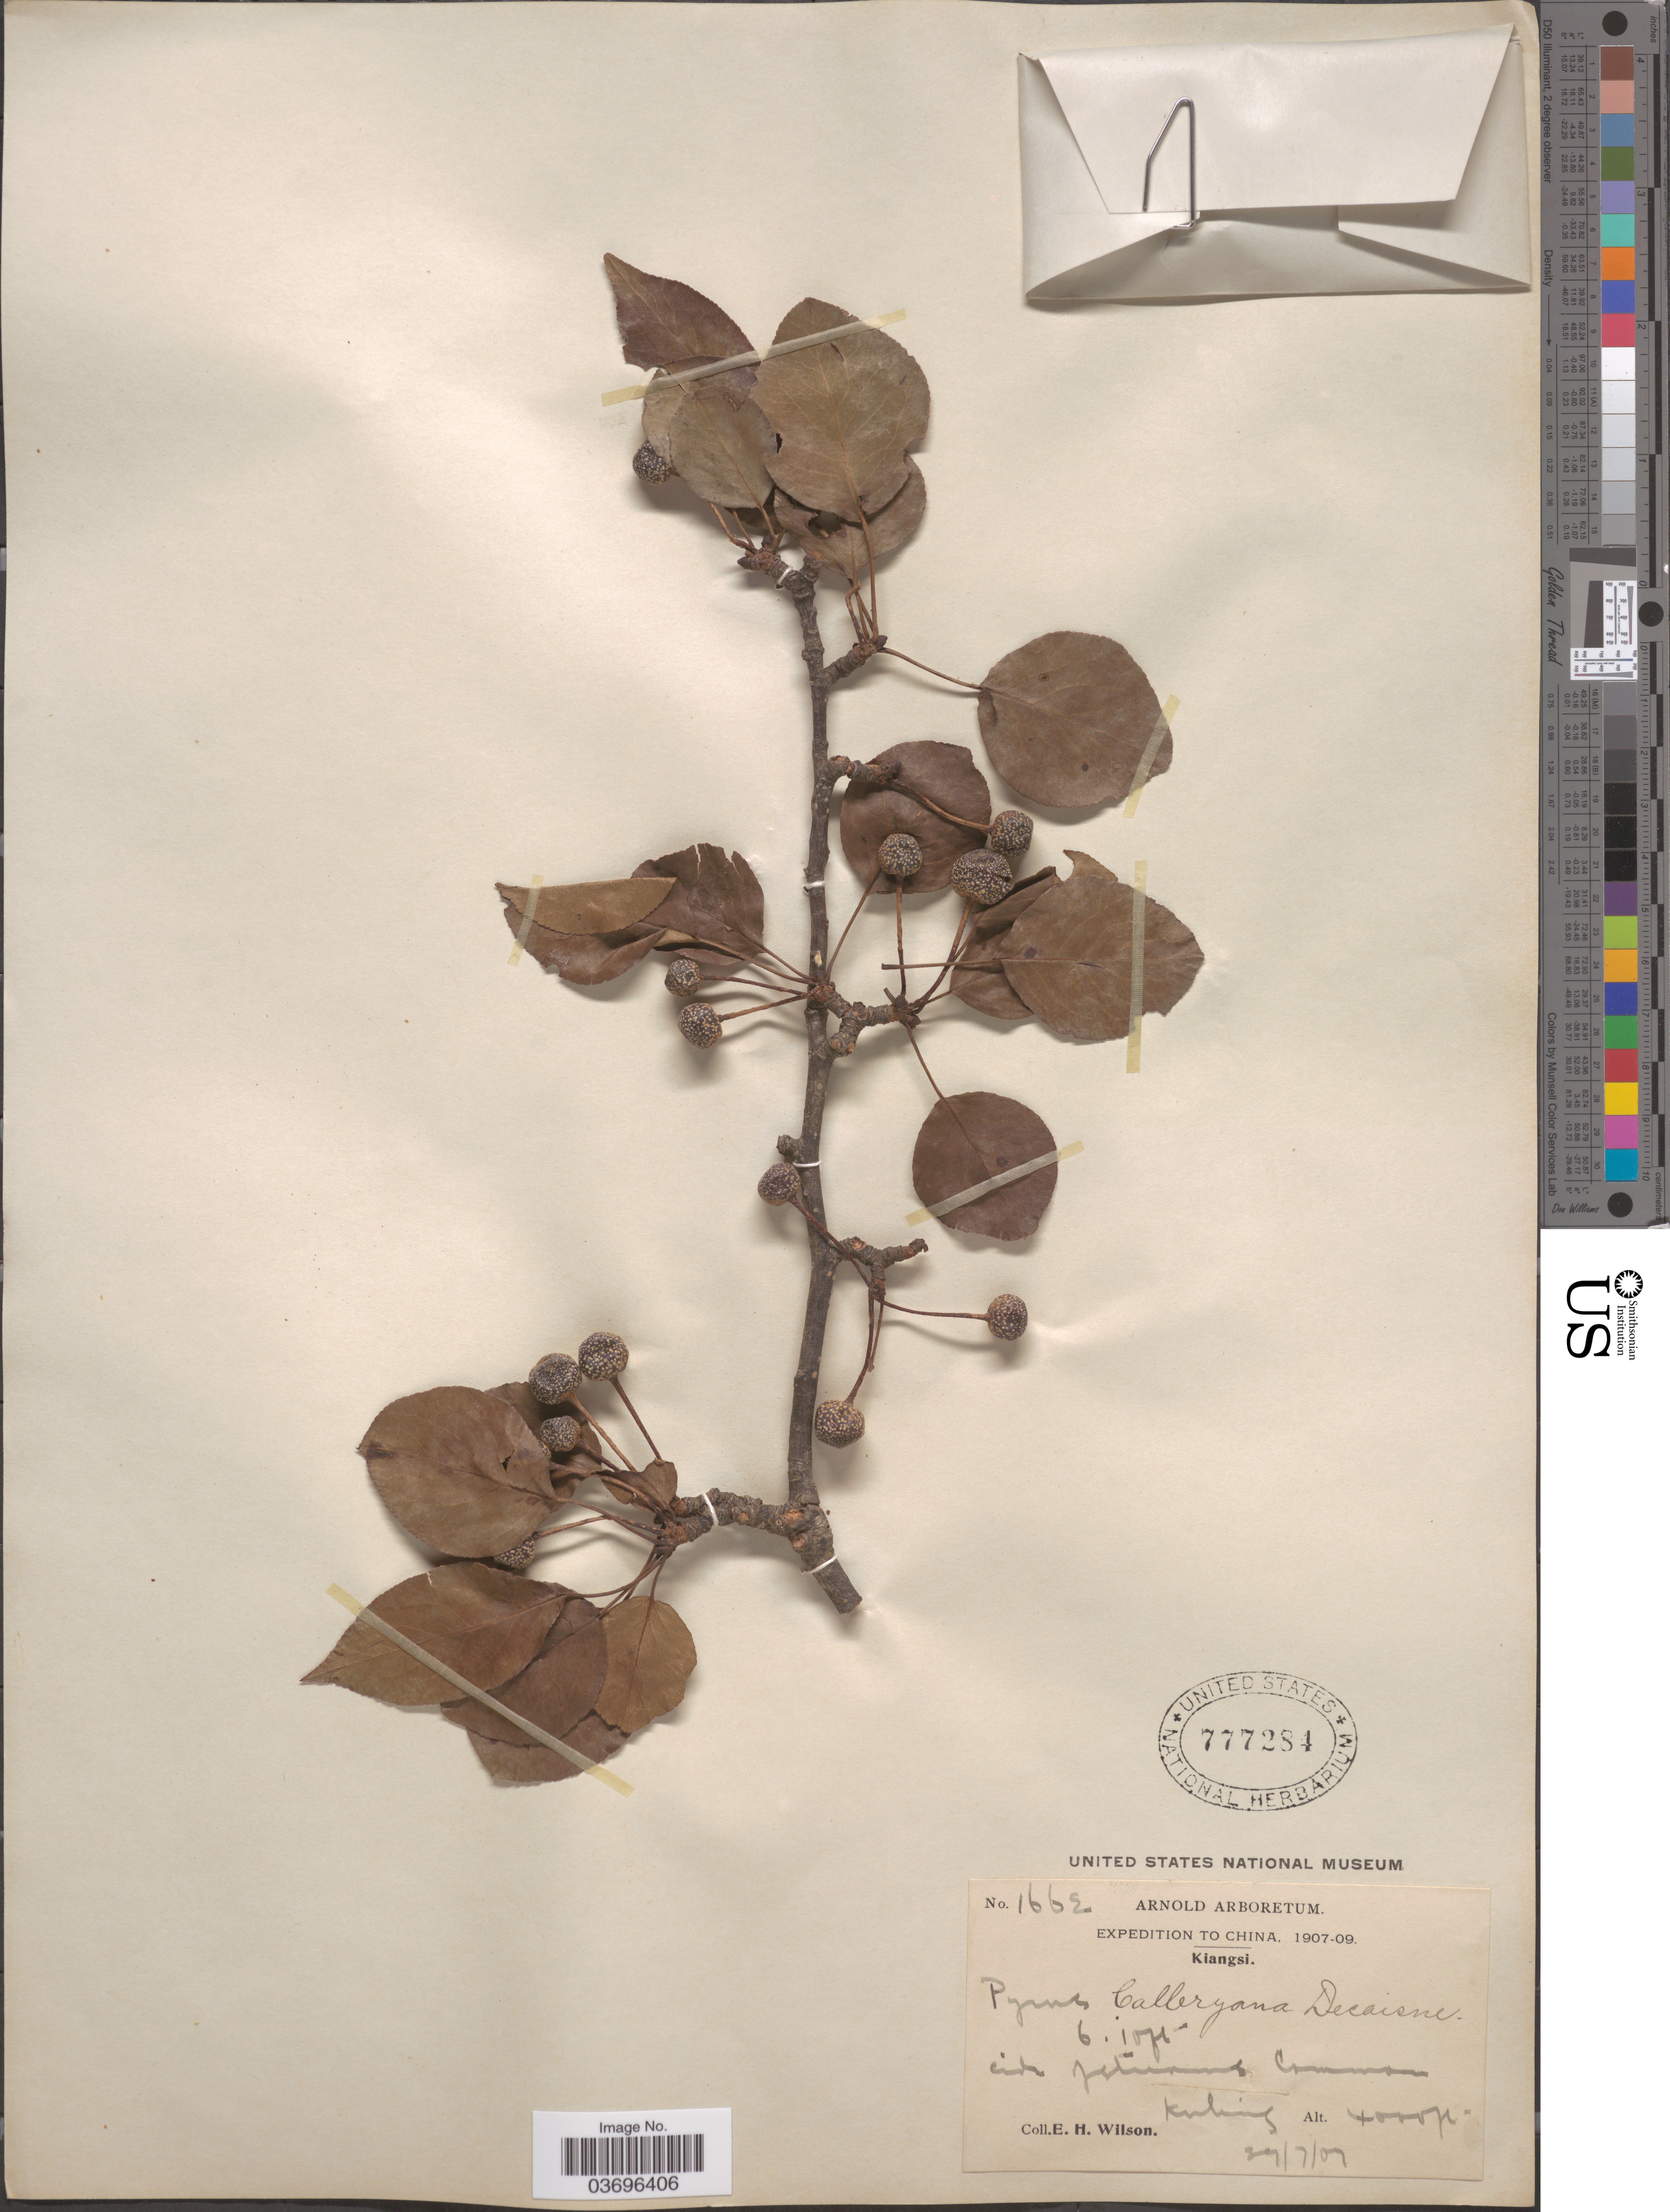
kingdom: Plantae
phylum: Tracheophyta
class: Magnoliopsida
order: Rosales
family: Rosaceae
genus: Pyrus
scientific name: Pyrus calleryana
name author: Decne.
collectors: E. Wilson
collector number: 1662*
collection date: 1907-07-24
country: China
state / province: Jiangxi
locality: Kiangsi. Kuling.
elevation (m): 1219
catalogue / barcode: US 777284